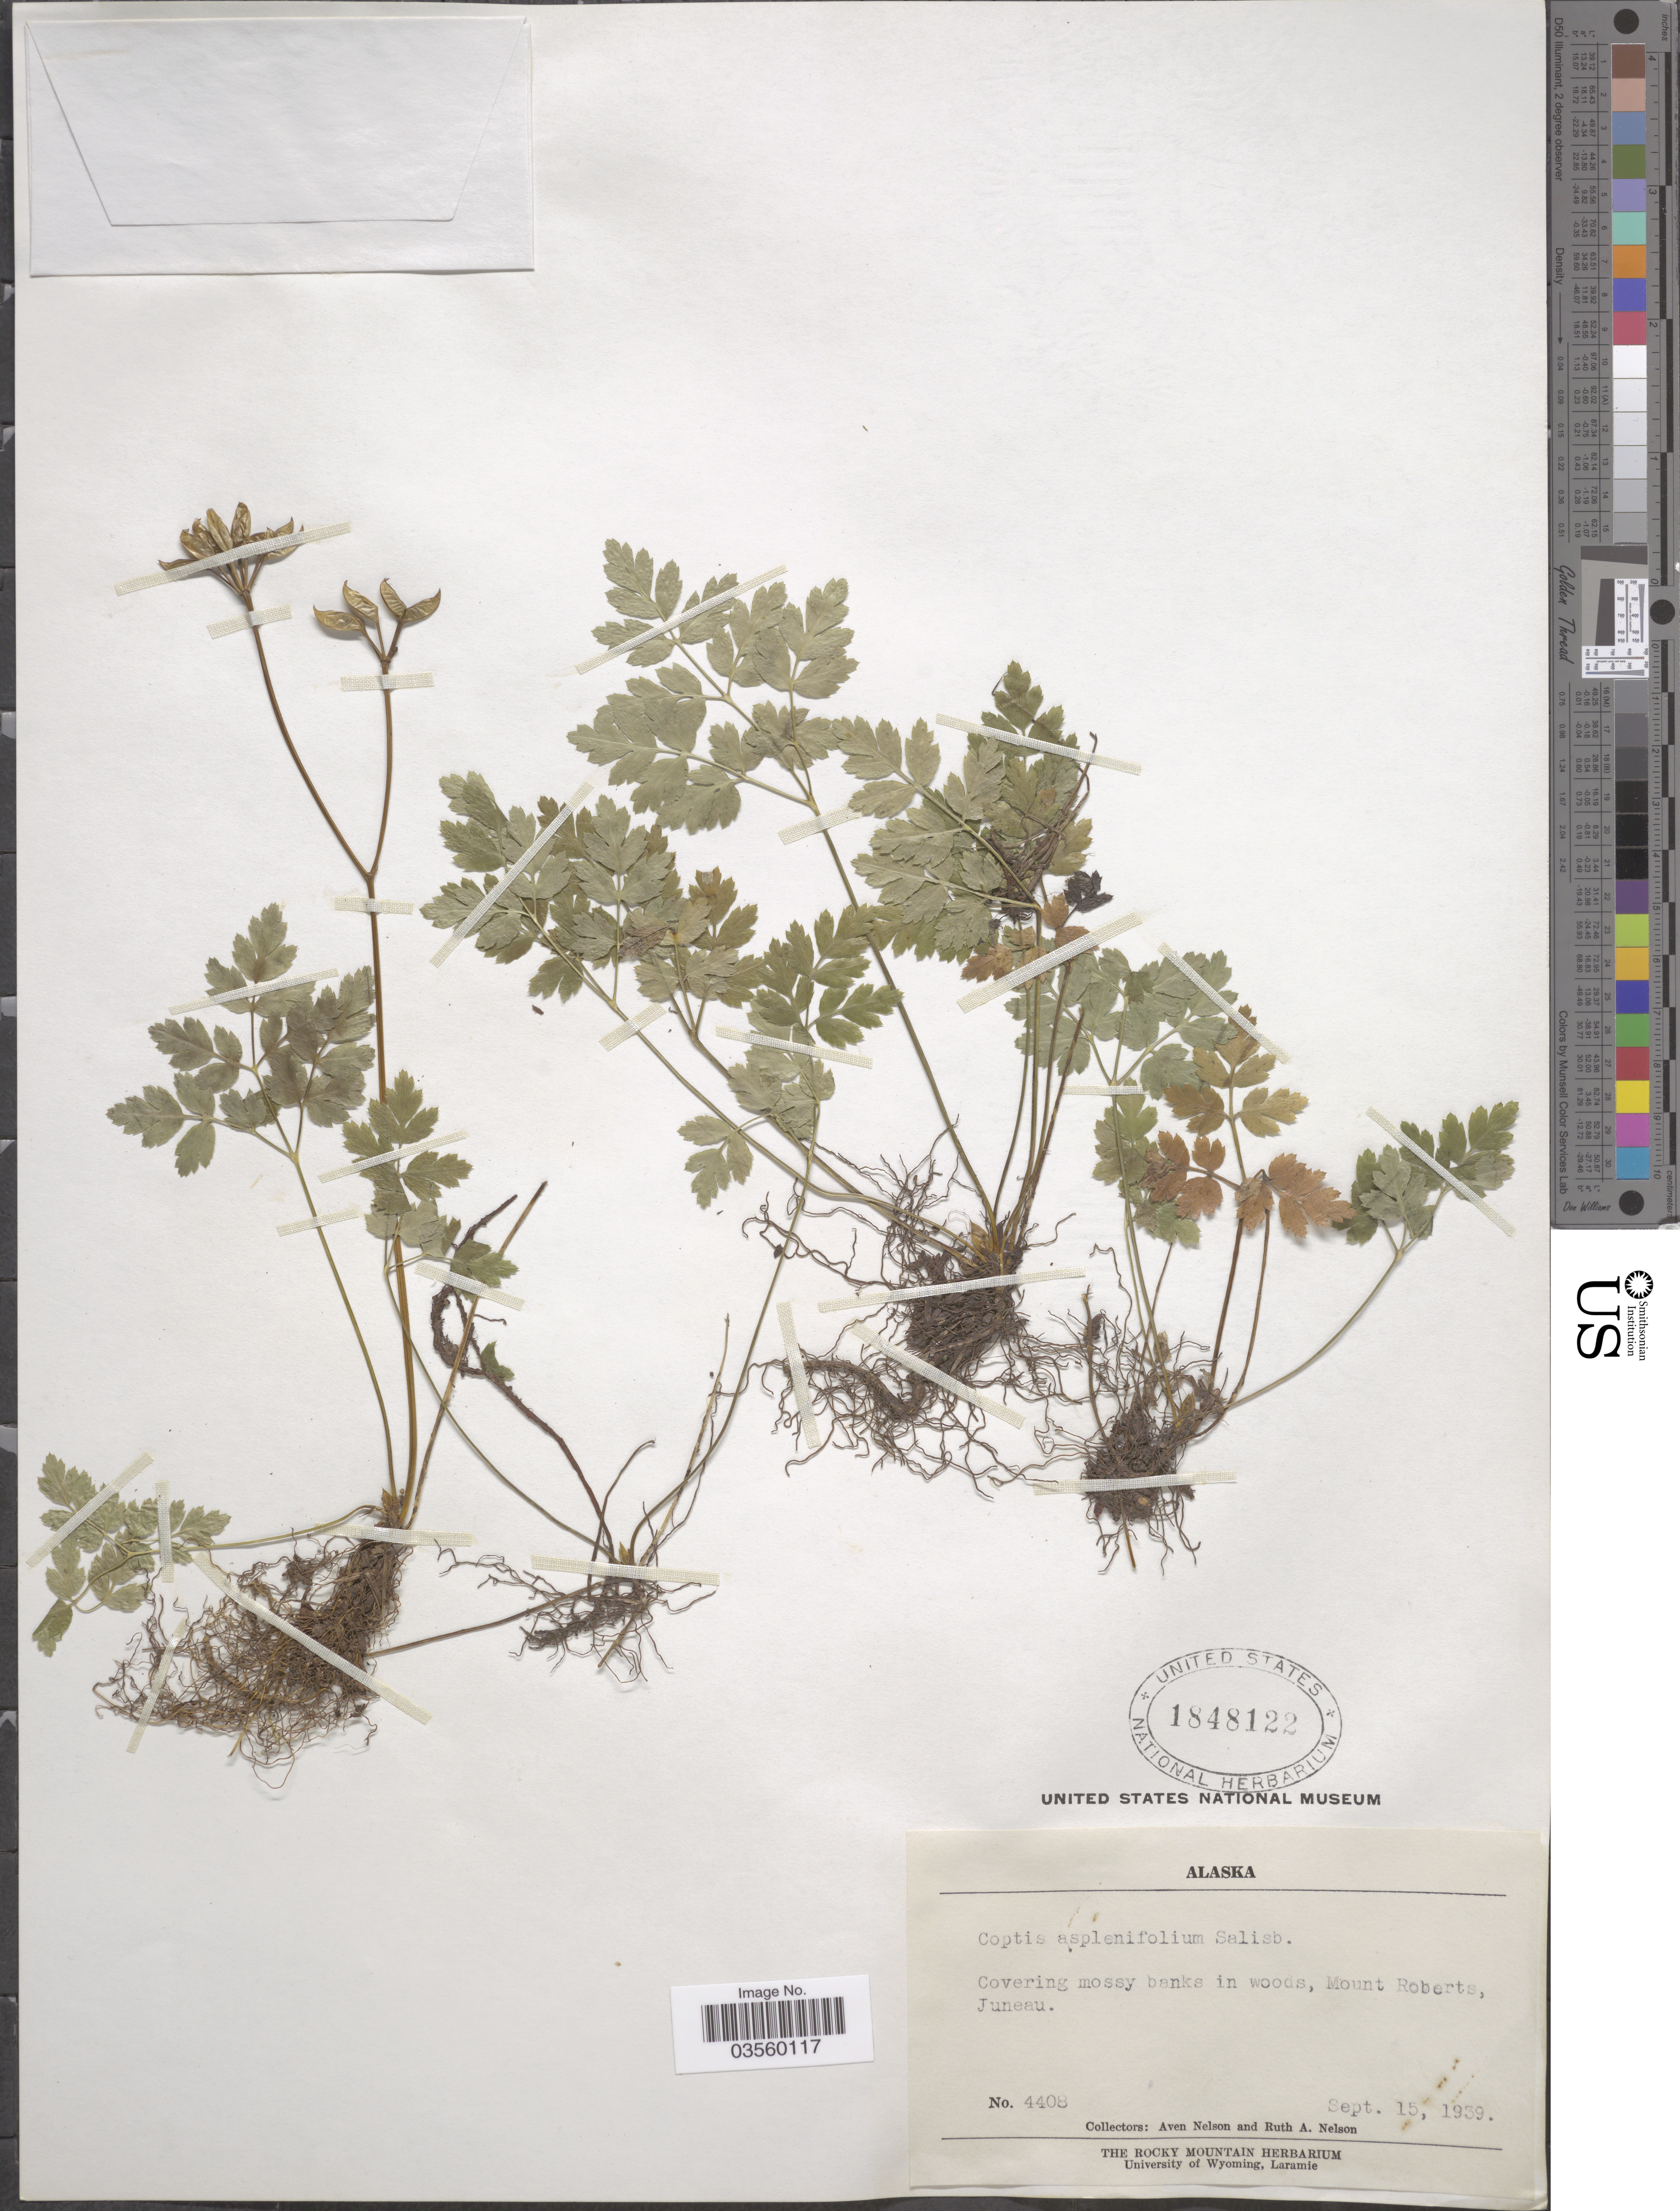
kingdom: Plantae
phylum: Tracheophyta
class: Magnoliopsida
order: Ranunculales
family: Ranunculaceae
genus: Coptis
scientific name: Coptis asplenifolia ined ?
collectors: A. Nelson & R. A. Nelson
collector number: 4408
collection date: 1939-09-15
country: United States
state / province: Alaska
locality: Mount Roberts, Juneau.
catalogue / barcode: US 1848122